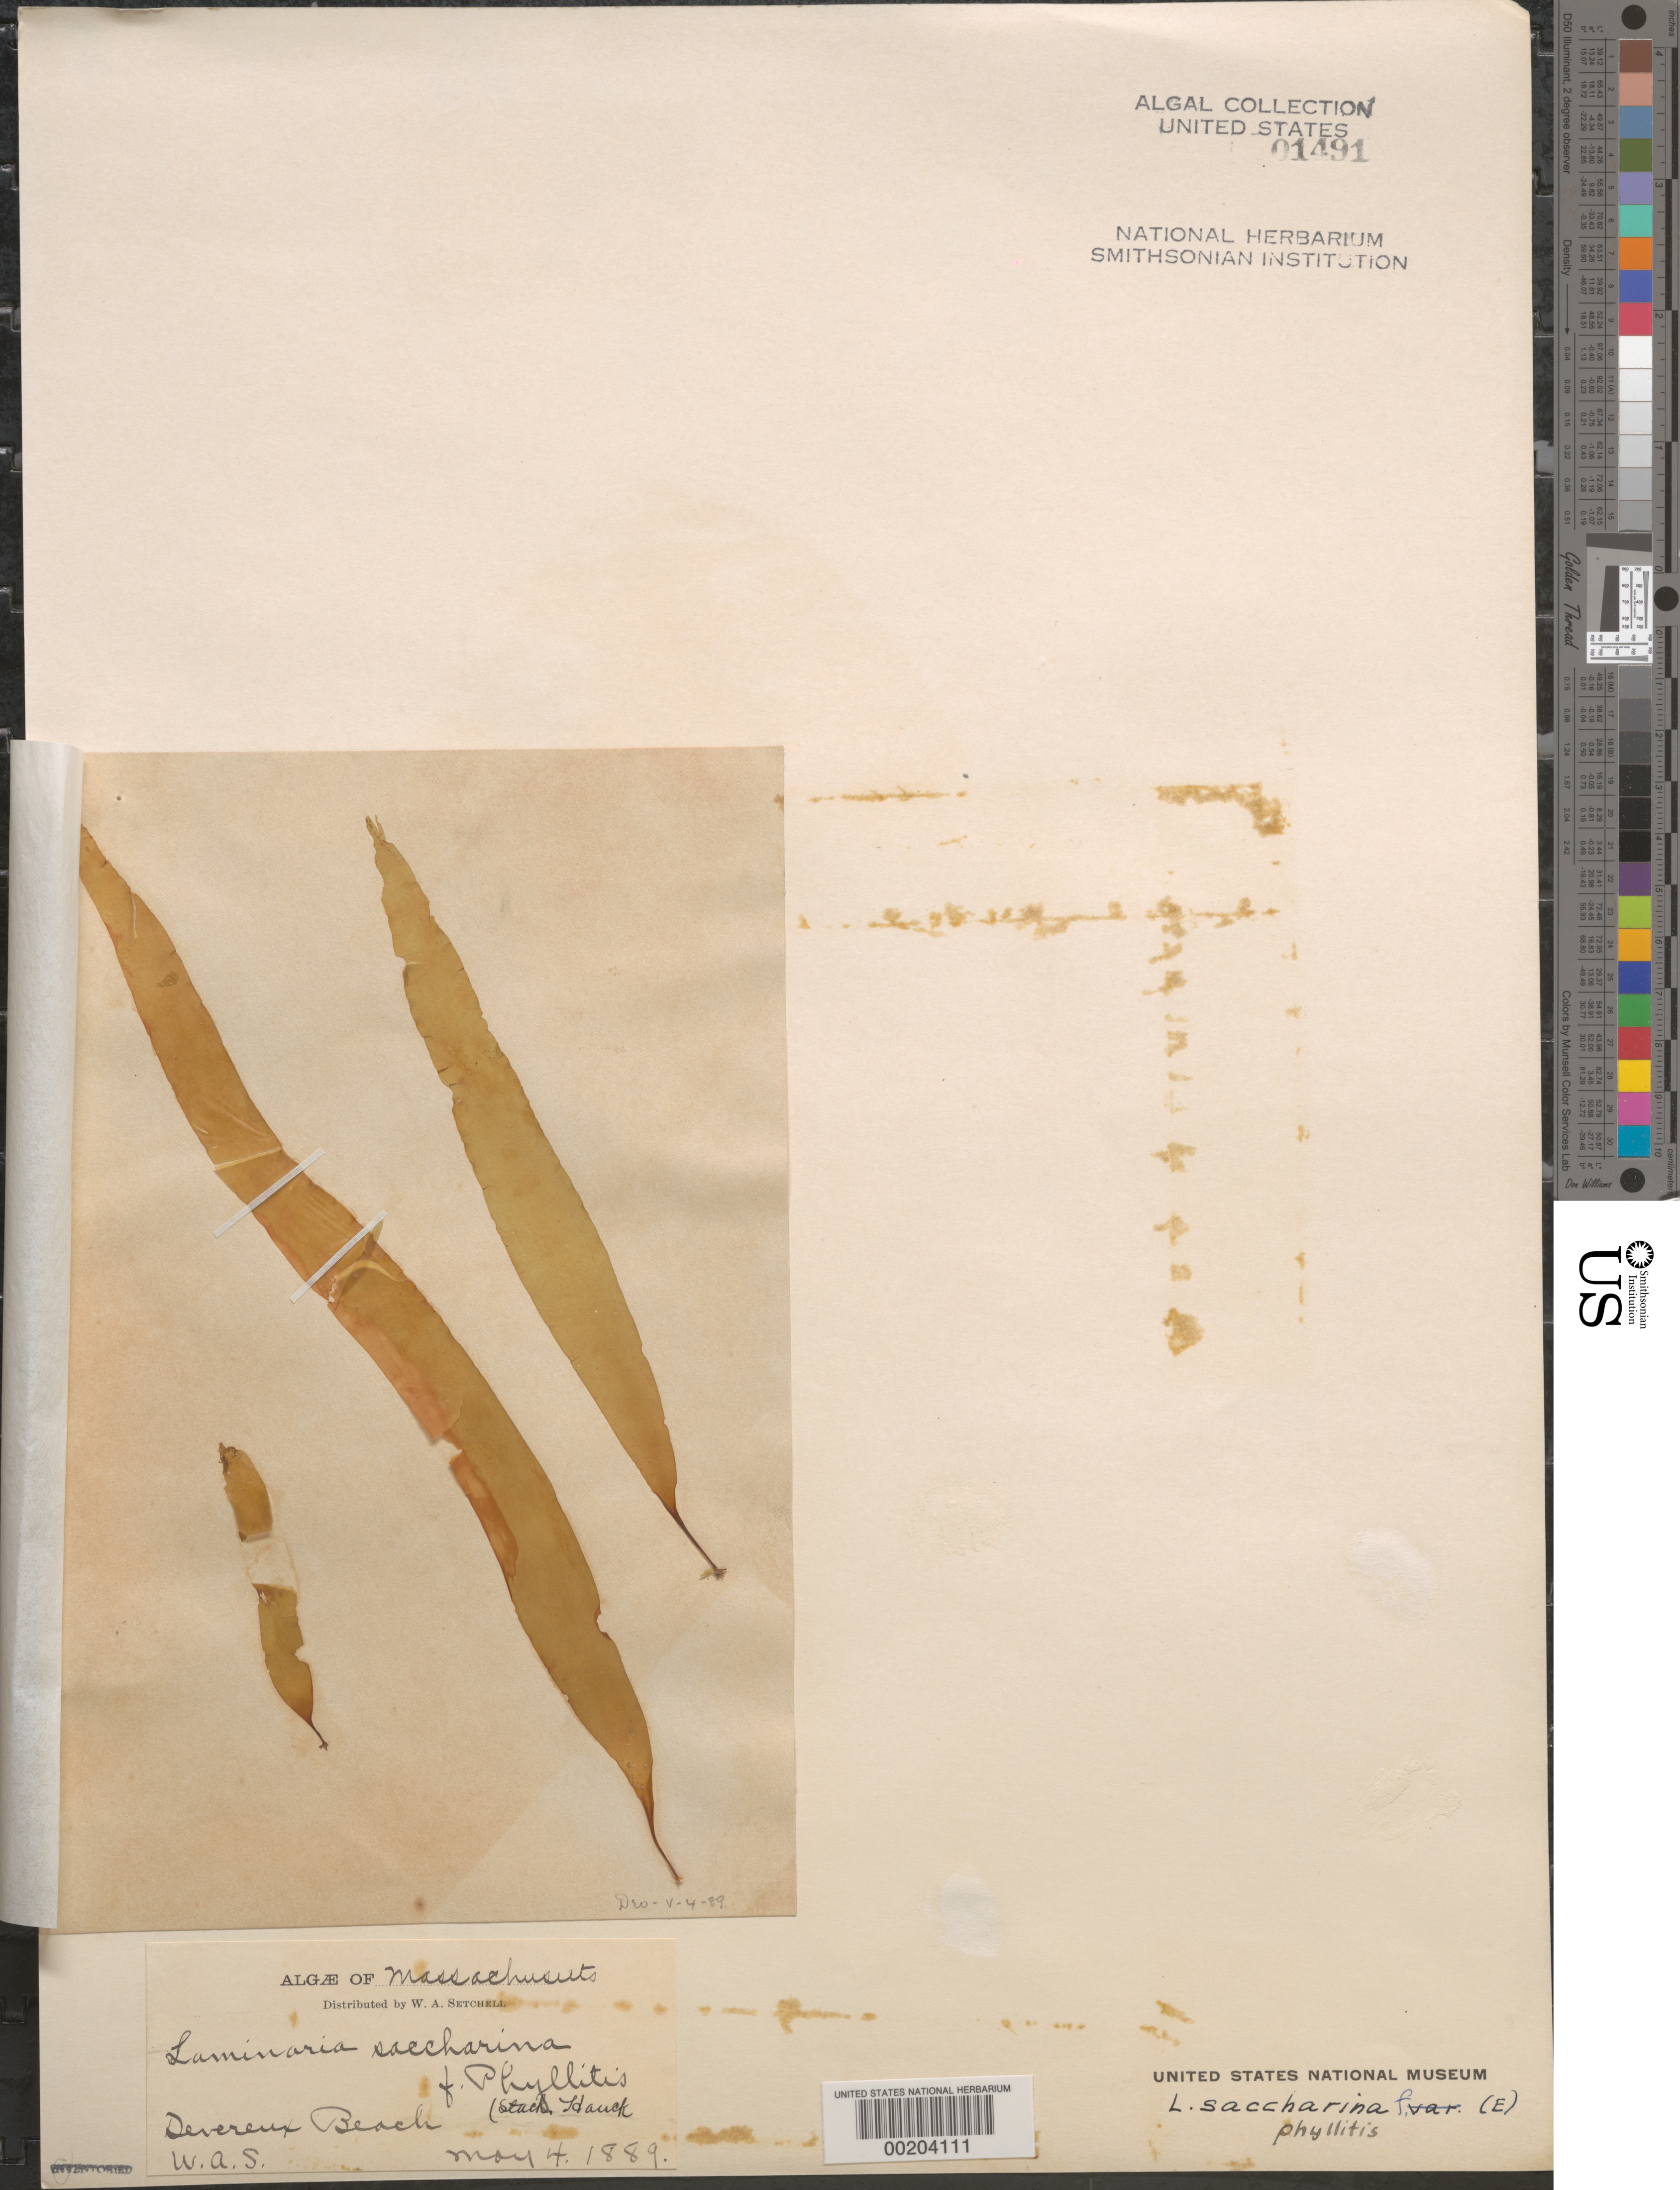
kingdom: Chromista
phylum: Ochrophyta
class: Phaeophyceae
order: Laminariales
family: Laminariaceae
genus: Saccharina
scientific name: Saccharina latissima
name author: C.E. Lane et al.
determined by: Algae name updating Project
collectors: W. Setchell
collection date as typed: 04 May 1889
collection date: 1889-05-04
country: United States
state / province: Massachusetts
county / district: Essex County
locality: Devereux Beach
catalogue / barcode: US 1491